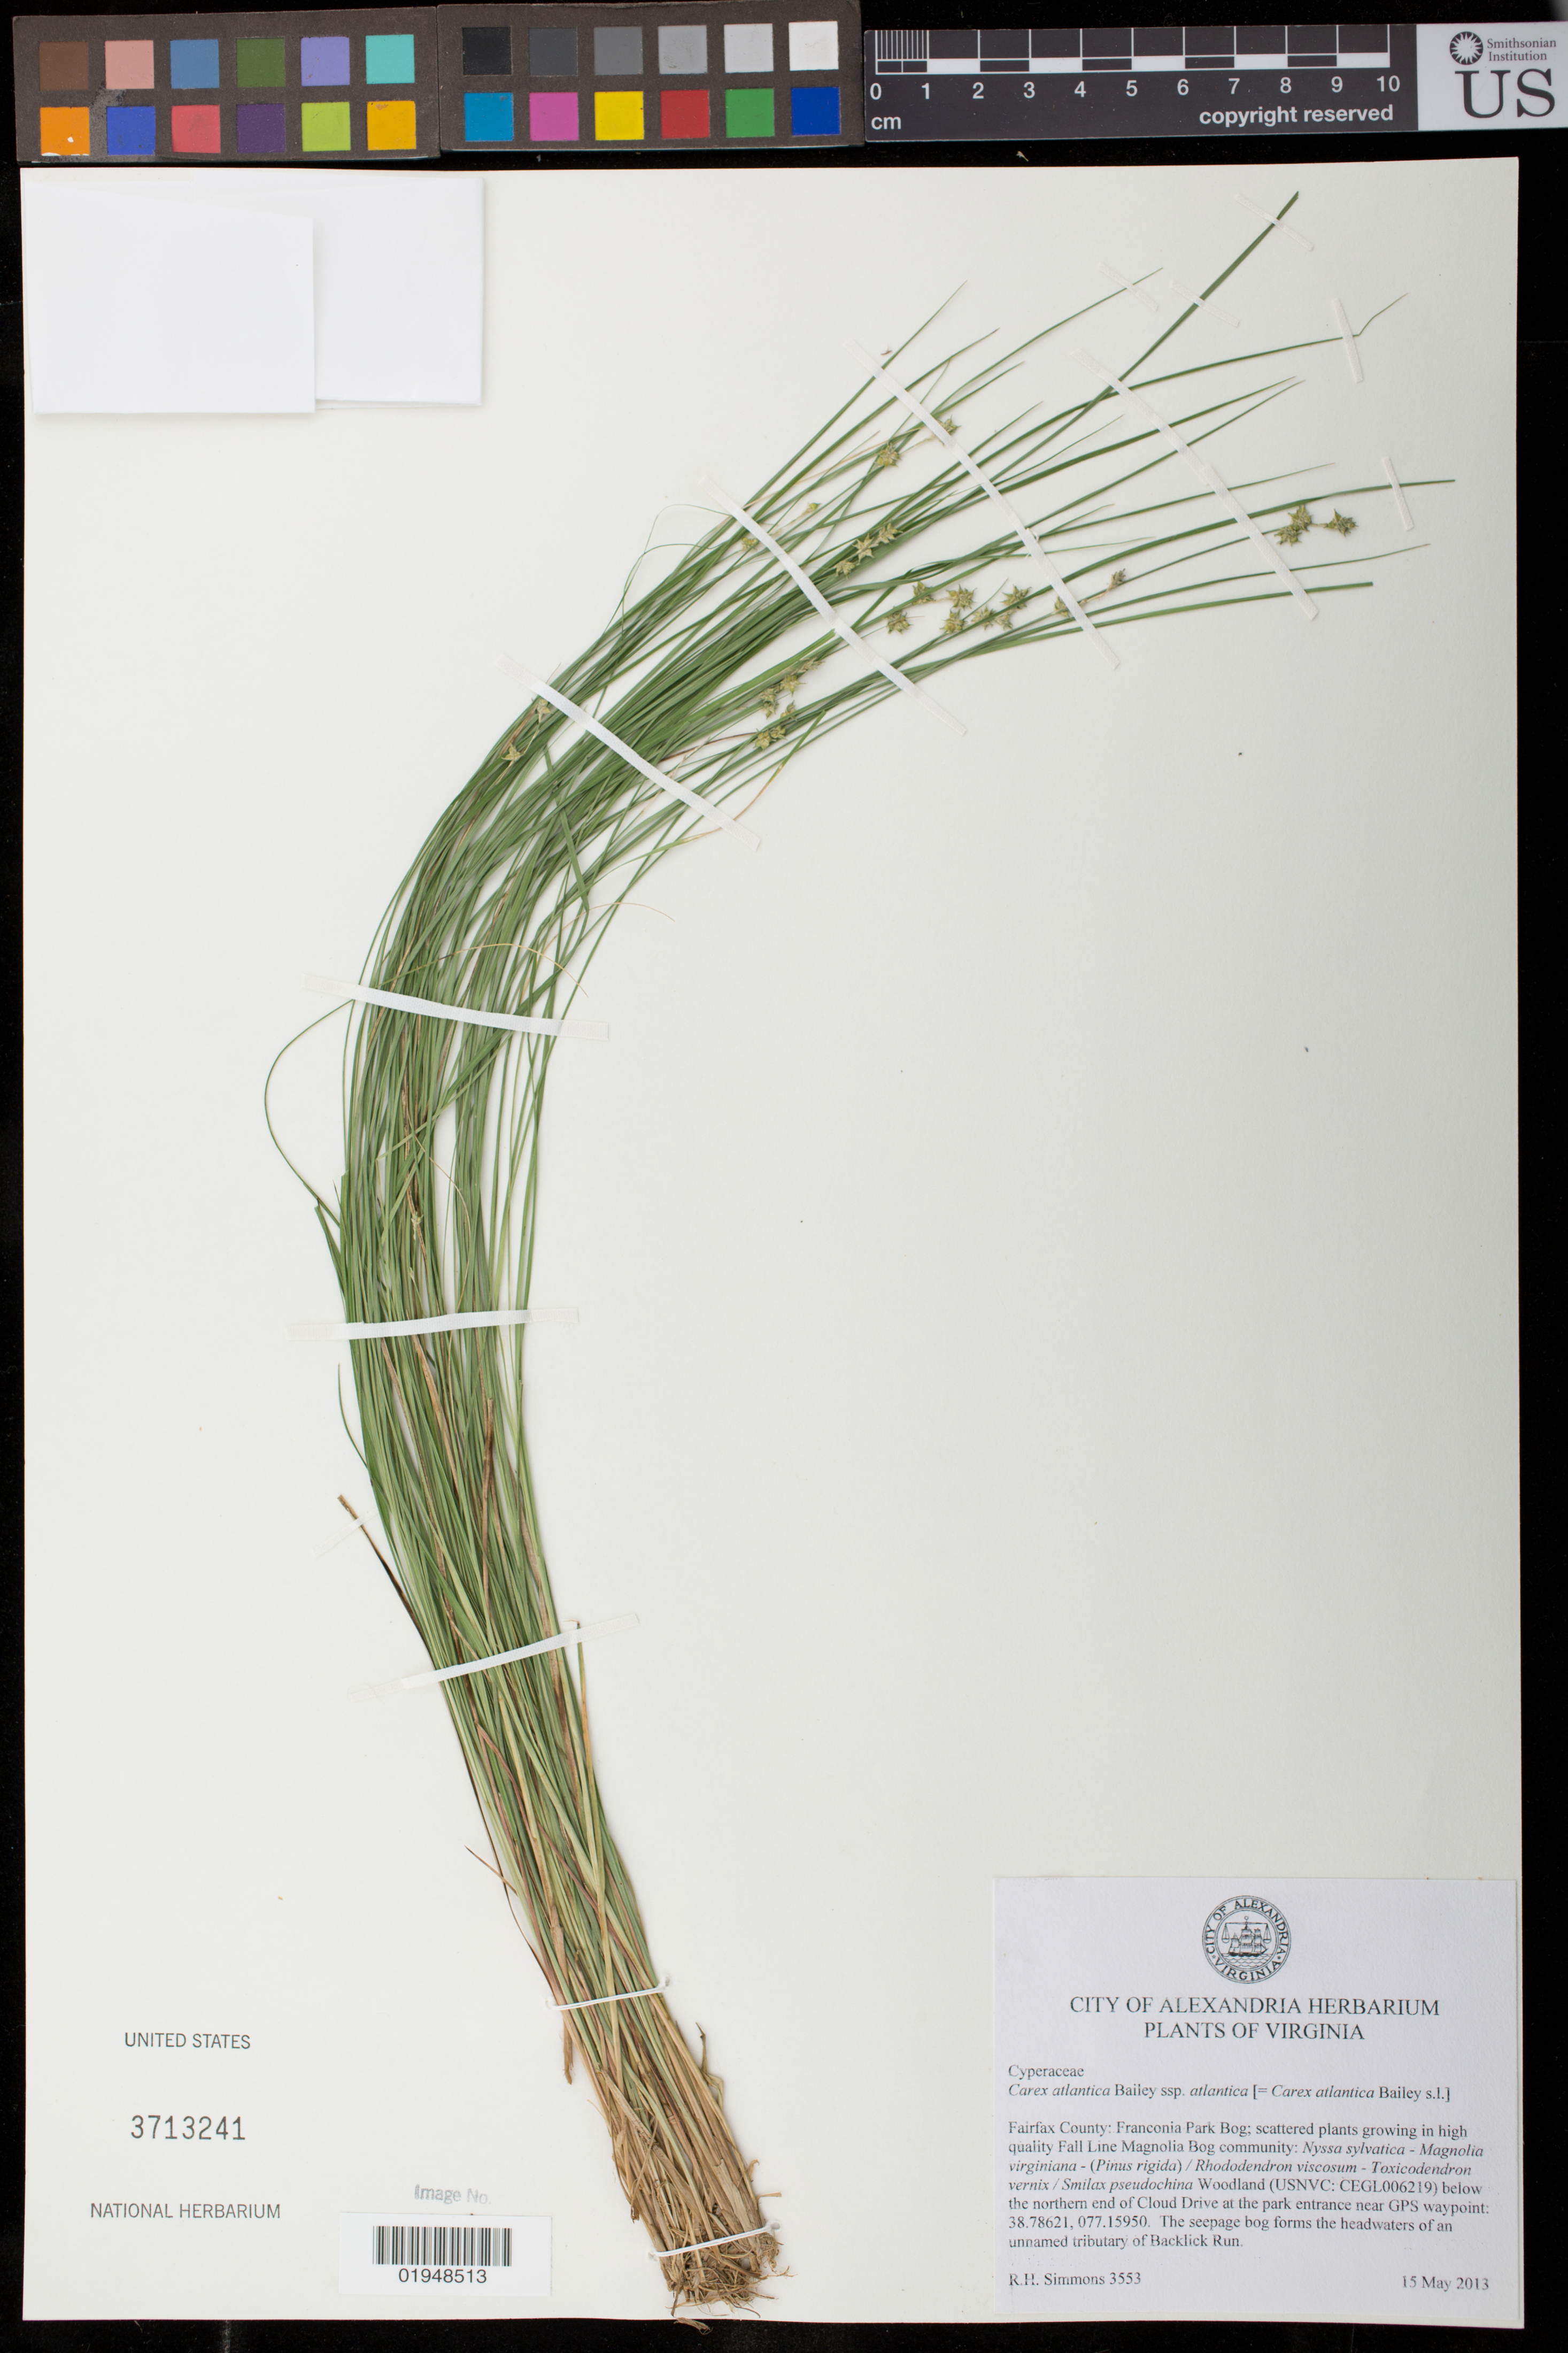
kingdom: Plantae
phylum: Tracheophyta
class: Liliopsida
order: Poales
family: Cyperaceae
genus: Carex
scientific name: Carex atlantica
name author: L.H. Bailey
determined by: Strong, Mark T., (BOT), Smithsonian Institution - National Museum of Natural History (UNITED STATES)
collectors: R. H. Simmons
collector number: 3553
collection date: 2013-05-15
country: United States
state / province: Virginia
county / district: Fairfax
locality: Franconia Park Bog, below the northern end of Cloud Drive at the park entrance near GPS waypoint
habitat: Woodland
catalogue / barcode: US 3713241